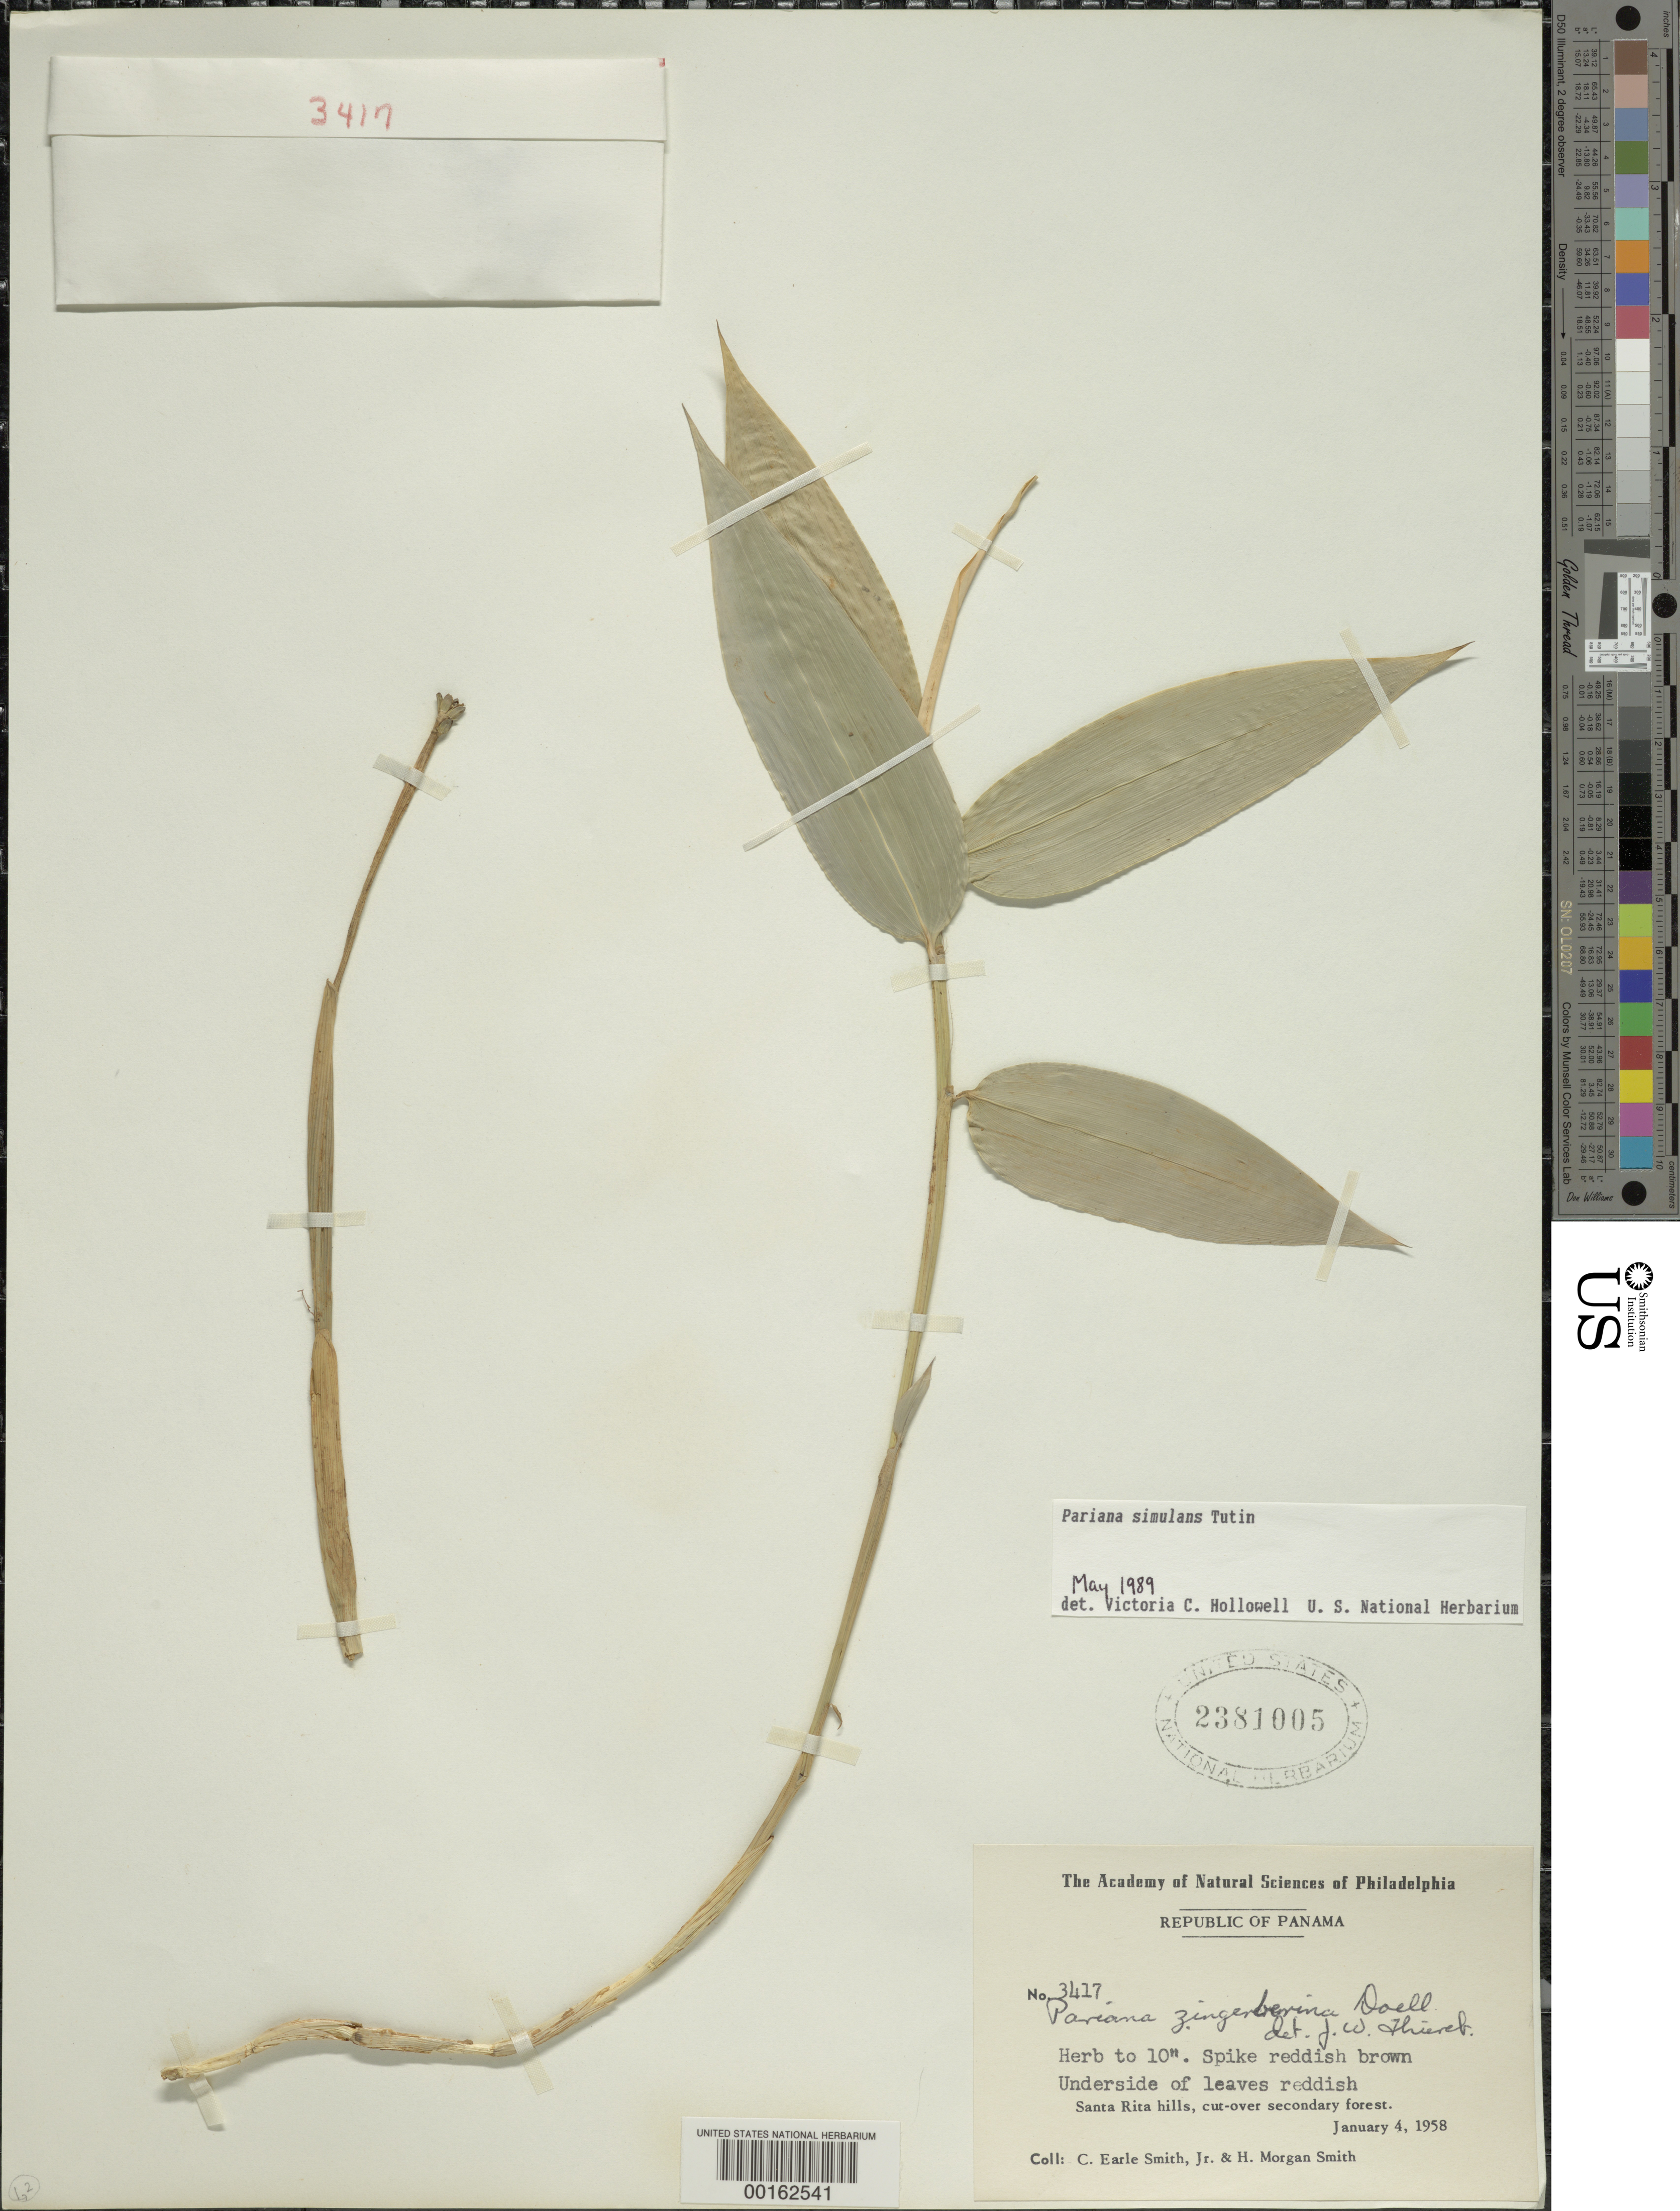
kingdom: Plantae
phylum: Tracheophyta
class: Liliopsida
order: Poales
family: Poaceae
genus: Pariana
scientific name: Pariana simulans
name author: Tutin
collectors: C. E. Smith Jr. & H. M. Smith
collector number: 3417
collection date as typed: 04 Jan 1958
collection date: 1958-01-04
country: Panama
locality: Santa Rita Hills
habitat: Cut over secondary forest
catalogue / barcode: US 2381005